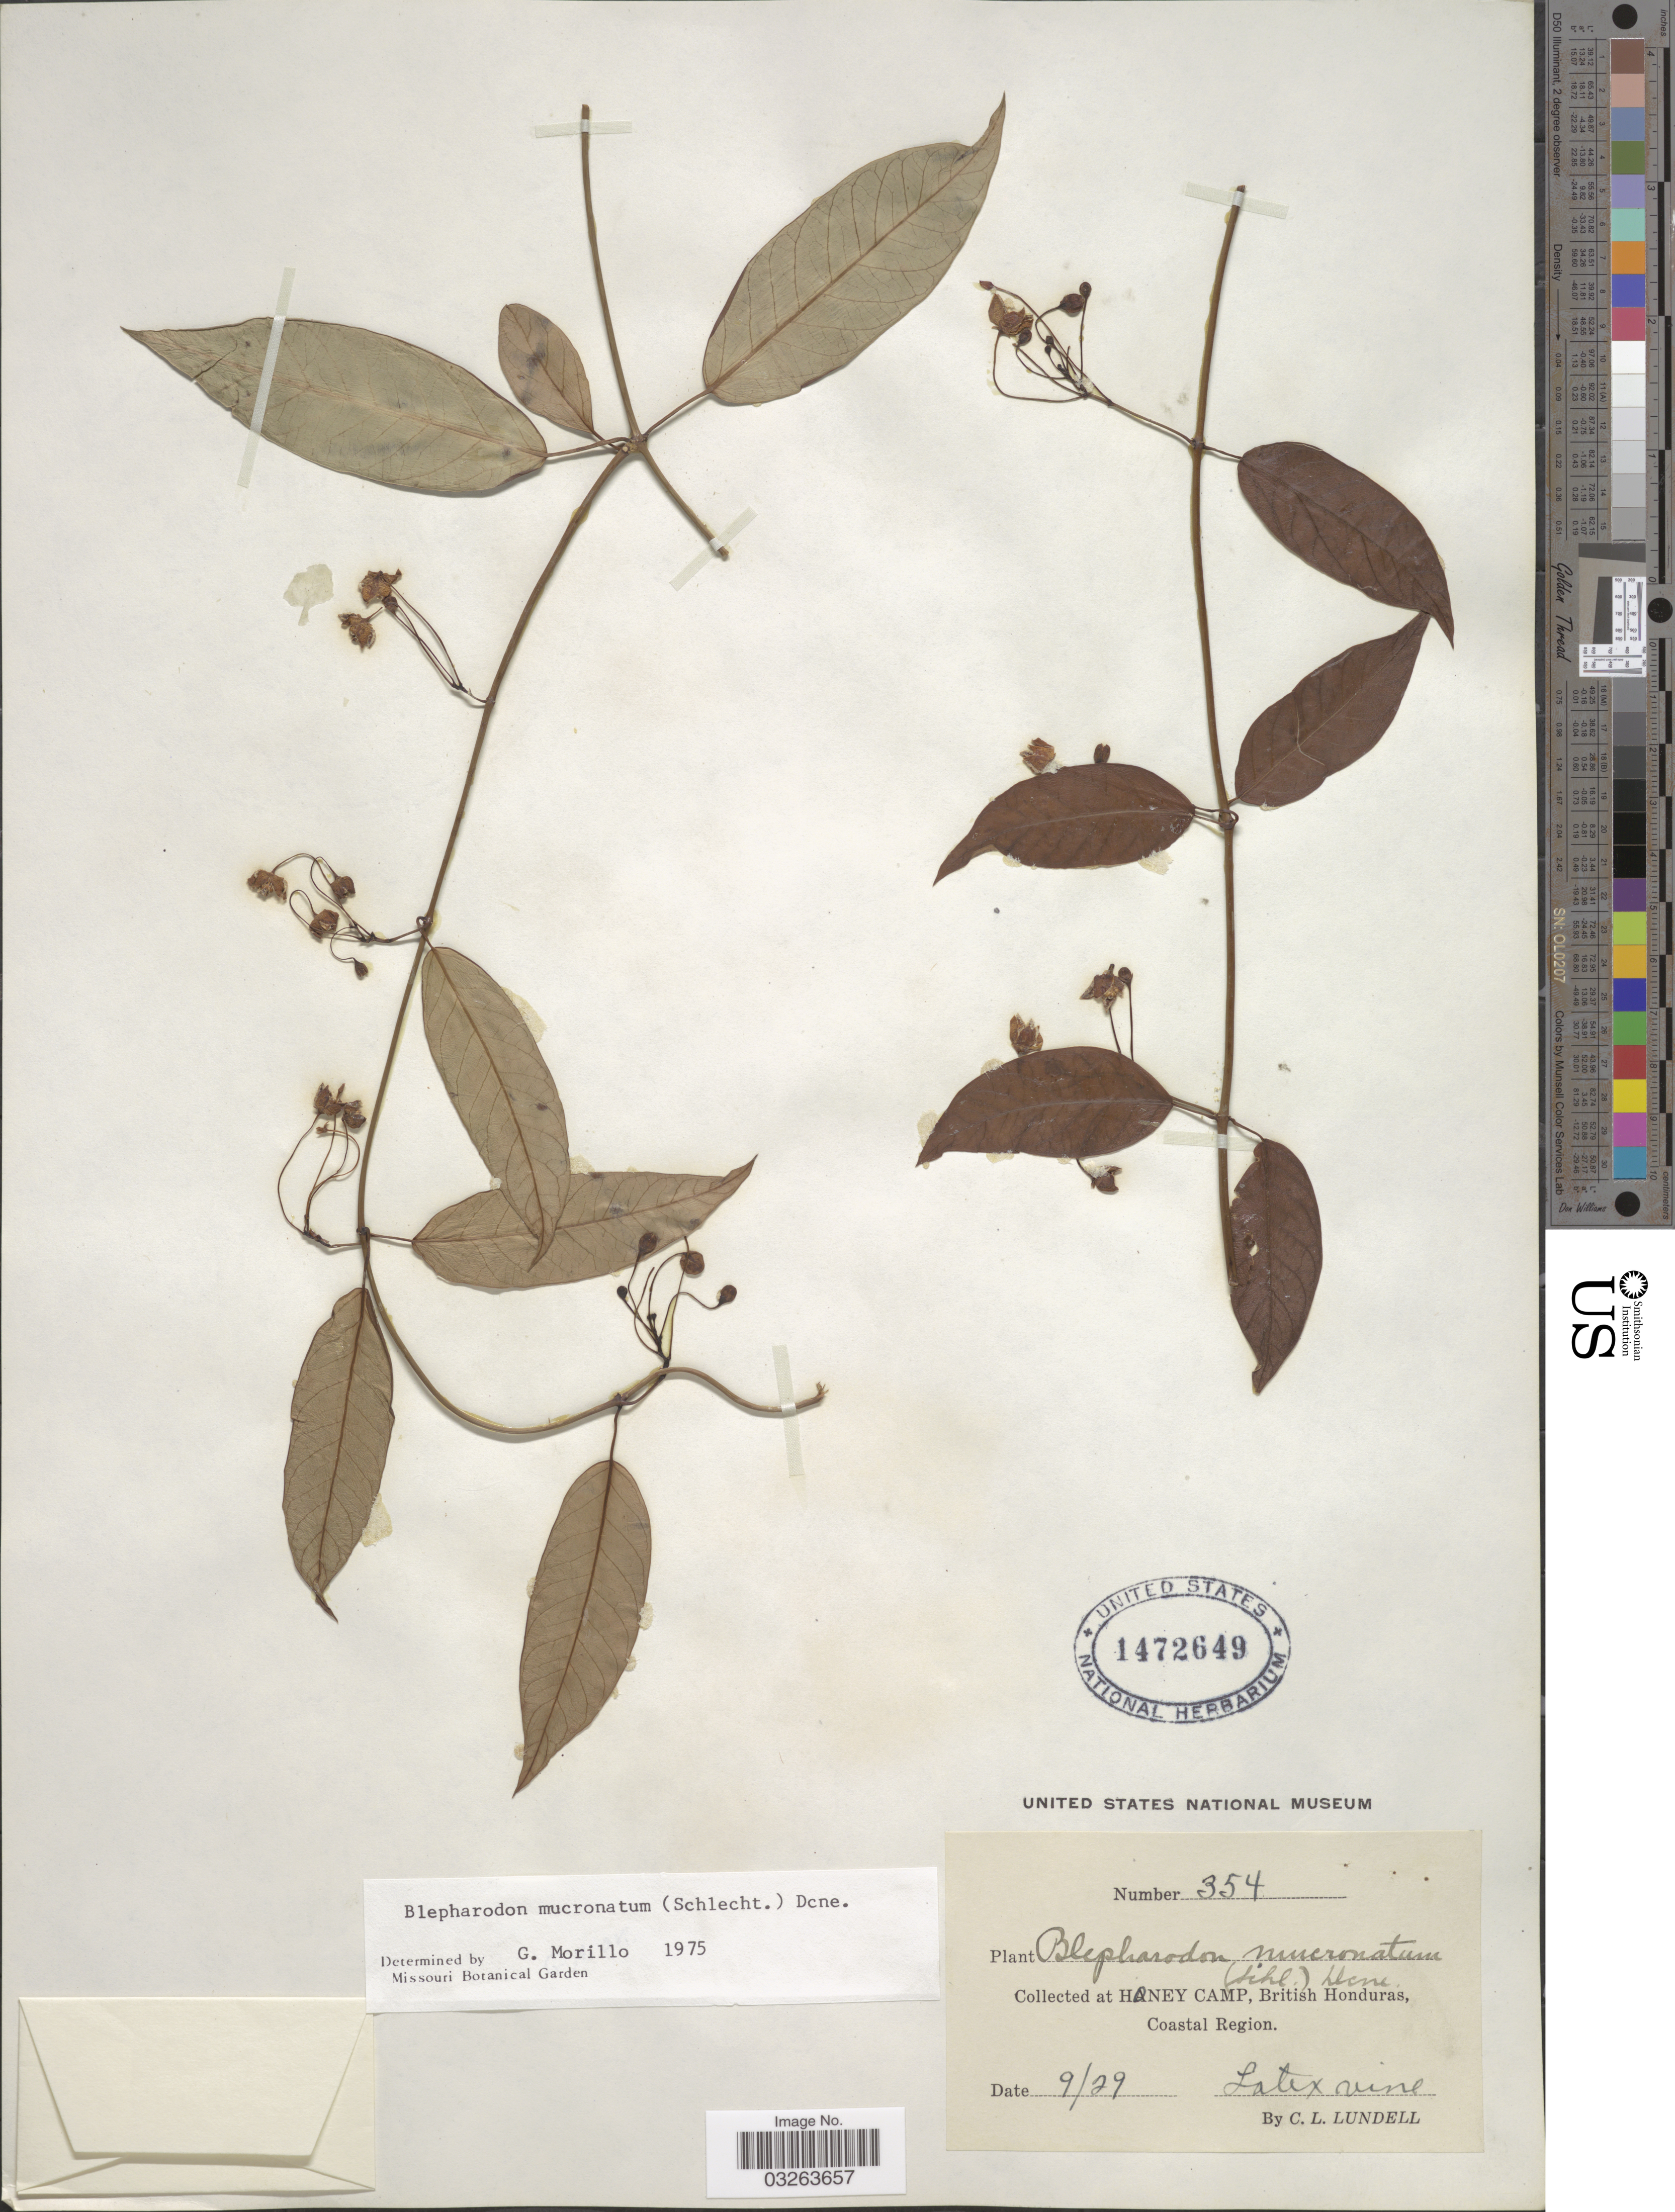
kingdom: Plantae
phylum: Tracheophyta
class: Magnoliopsida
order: Gentianales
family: Apocynaceae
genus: Blepharodon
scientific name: Blepharodon mucronatum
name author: (Schltdl.) Decne.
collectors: C. L. Lundell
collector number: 354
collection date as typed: Transcribed d/m/y: /9/29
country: Belize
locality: Honey Camp, British Honduras, Coastal Region.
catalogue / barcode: US 1472649